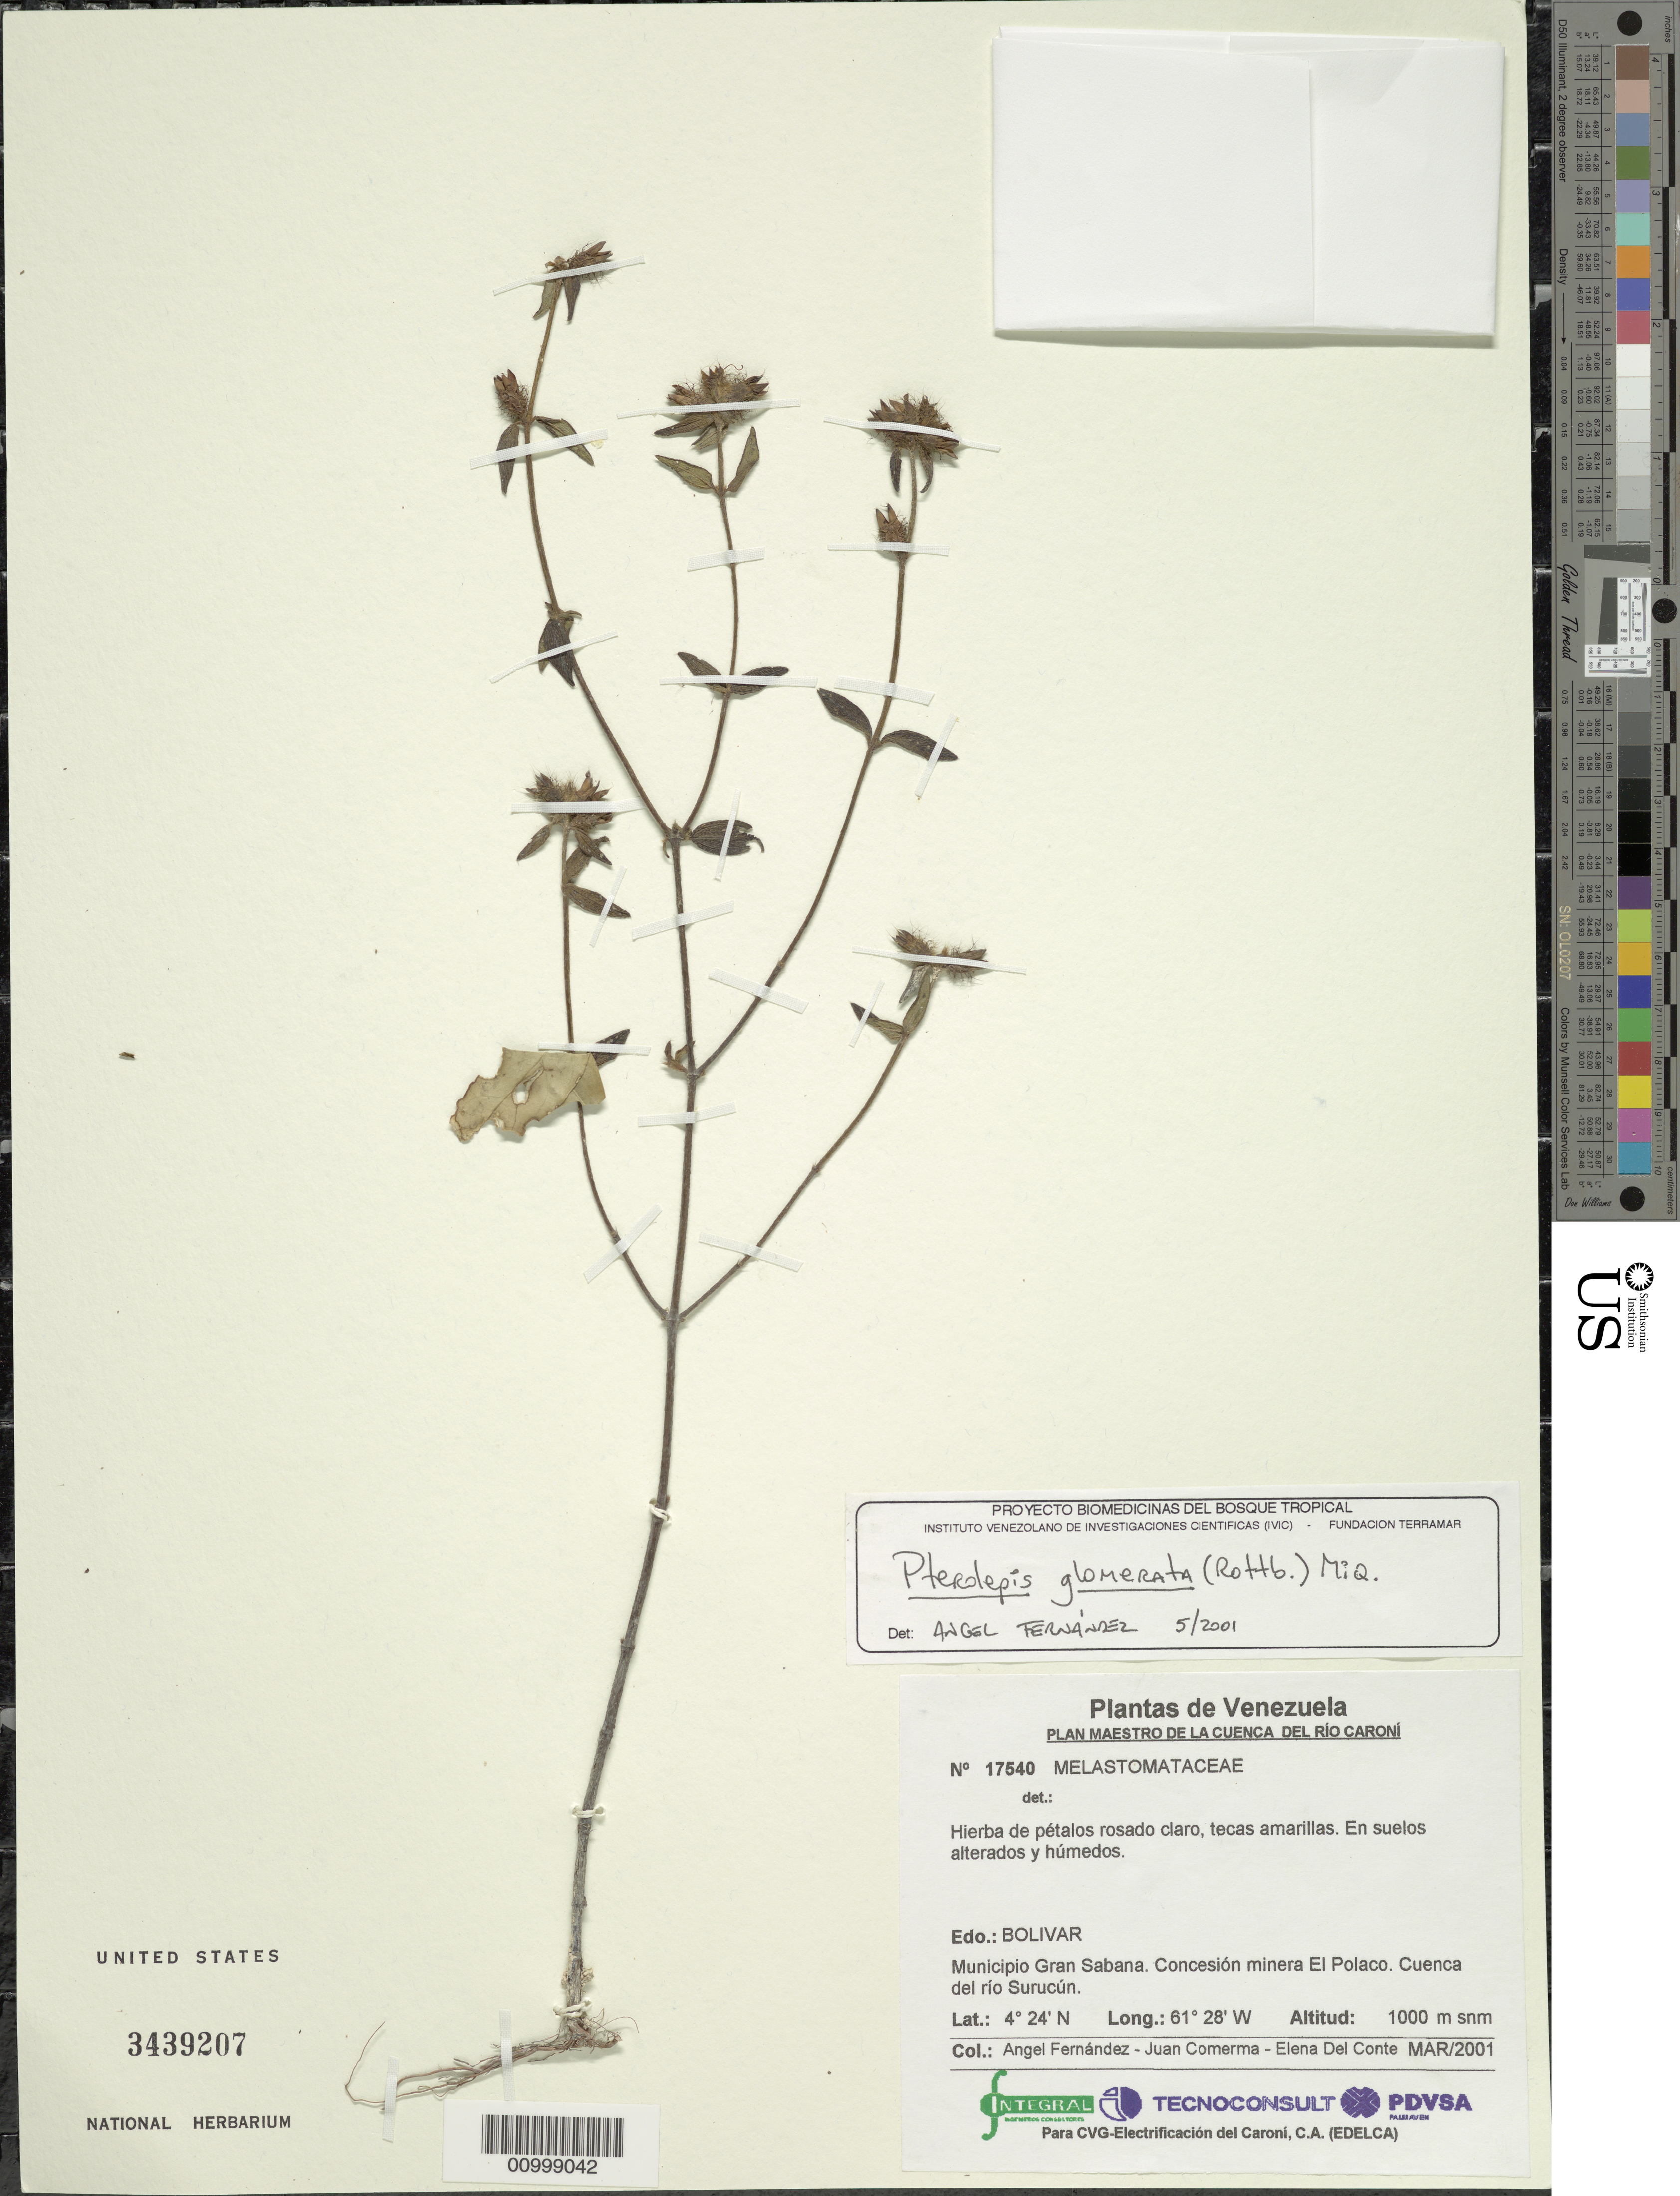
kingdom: Plantae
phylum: Tracheophyta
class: Magnoliopsida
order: Myrtales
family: Melastomataceae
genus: Pterolepis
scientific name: Pterolepis glomerata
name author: (Rottb.) Miq.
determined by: Fernández, A.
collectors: A. Fernández, J. Comerma & E. Del Conte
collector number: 17540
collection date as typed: Mar-01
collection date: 2001-03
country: Venezuela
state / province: Bolívar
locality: Gran Sabana, concesion minera El Polaco, cuenca del rio Surucún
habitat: Suelos alterados y humedos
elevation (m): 1000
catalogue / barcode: US 3439207